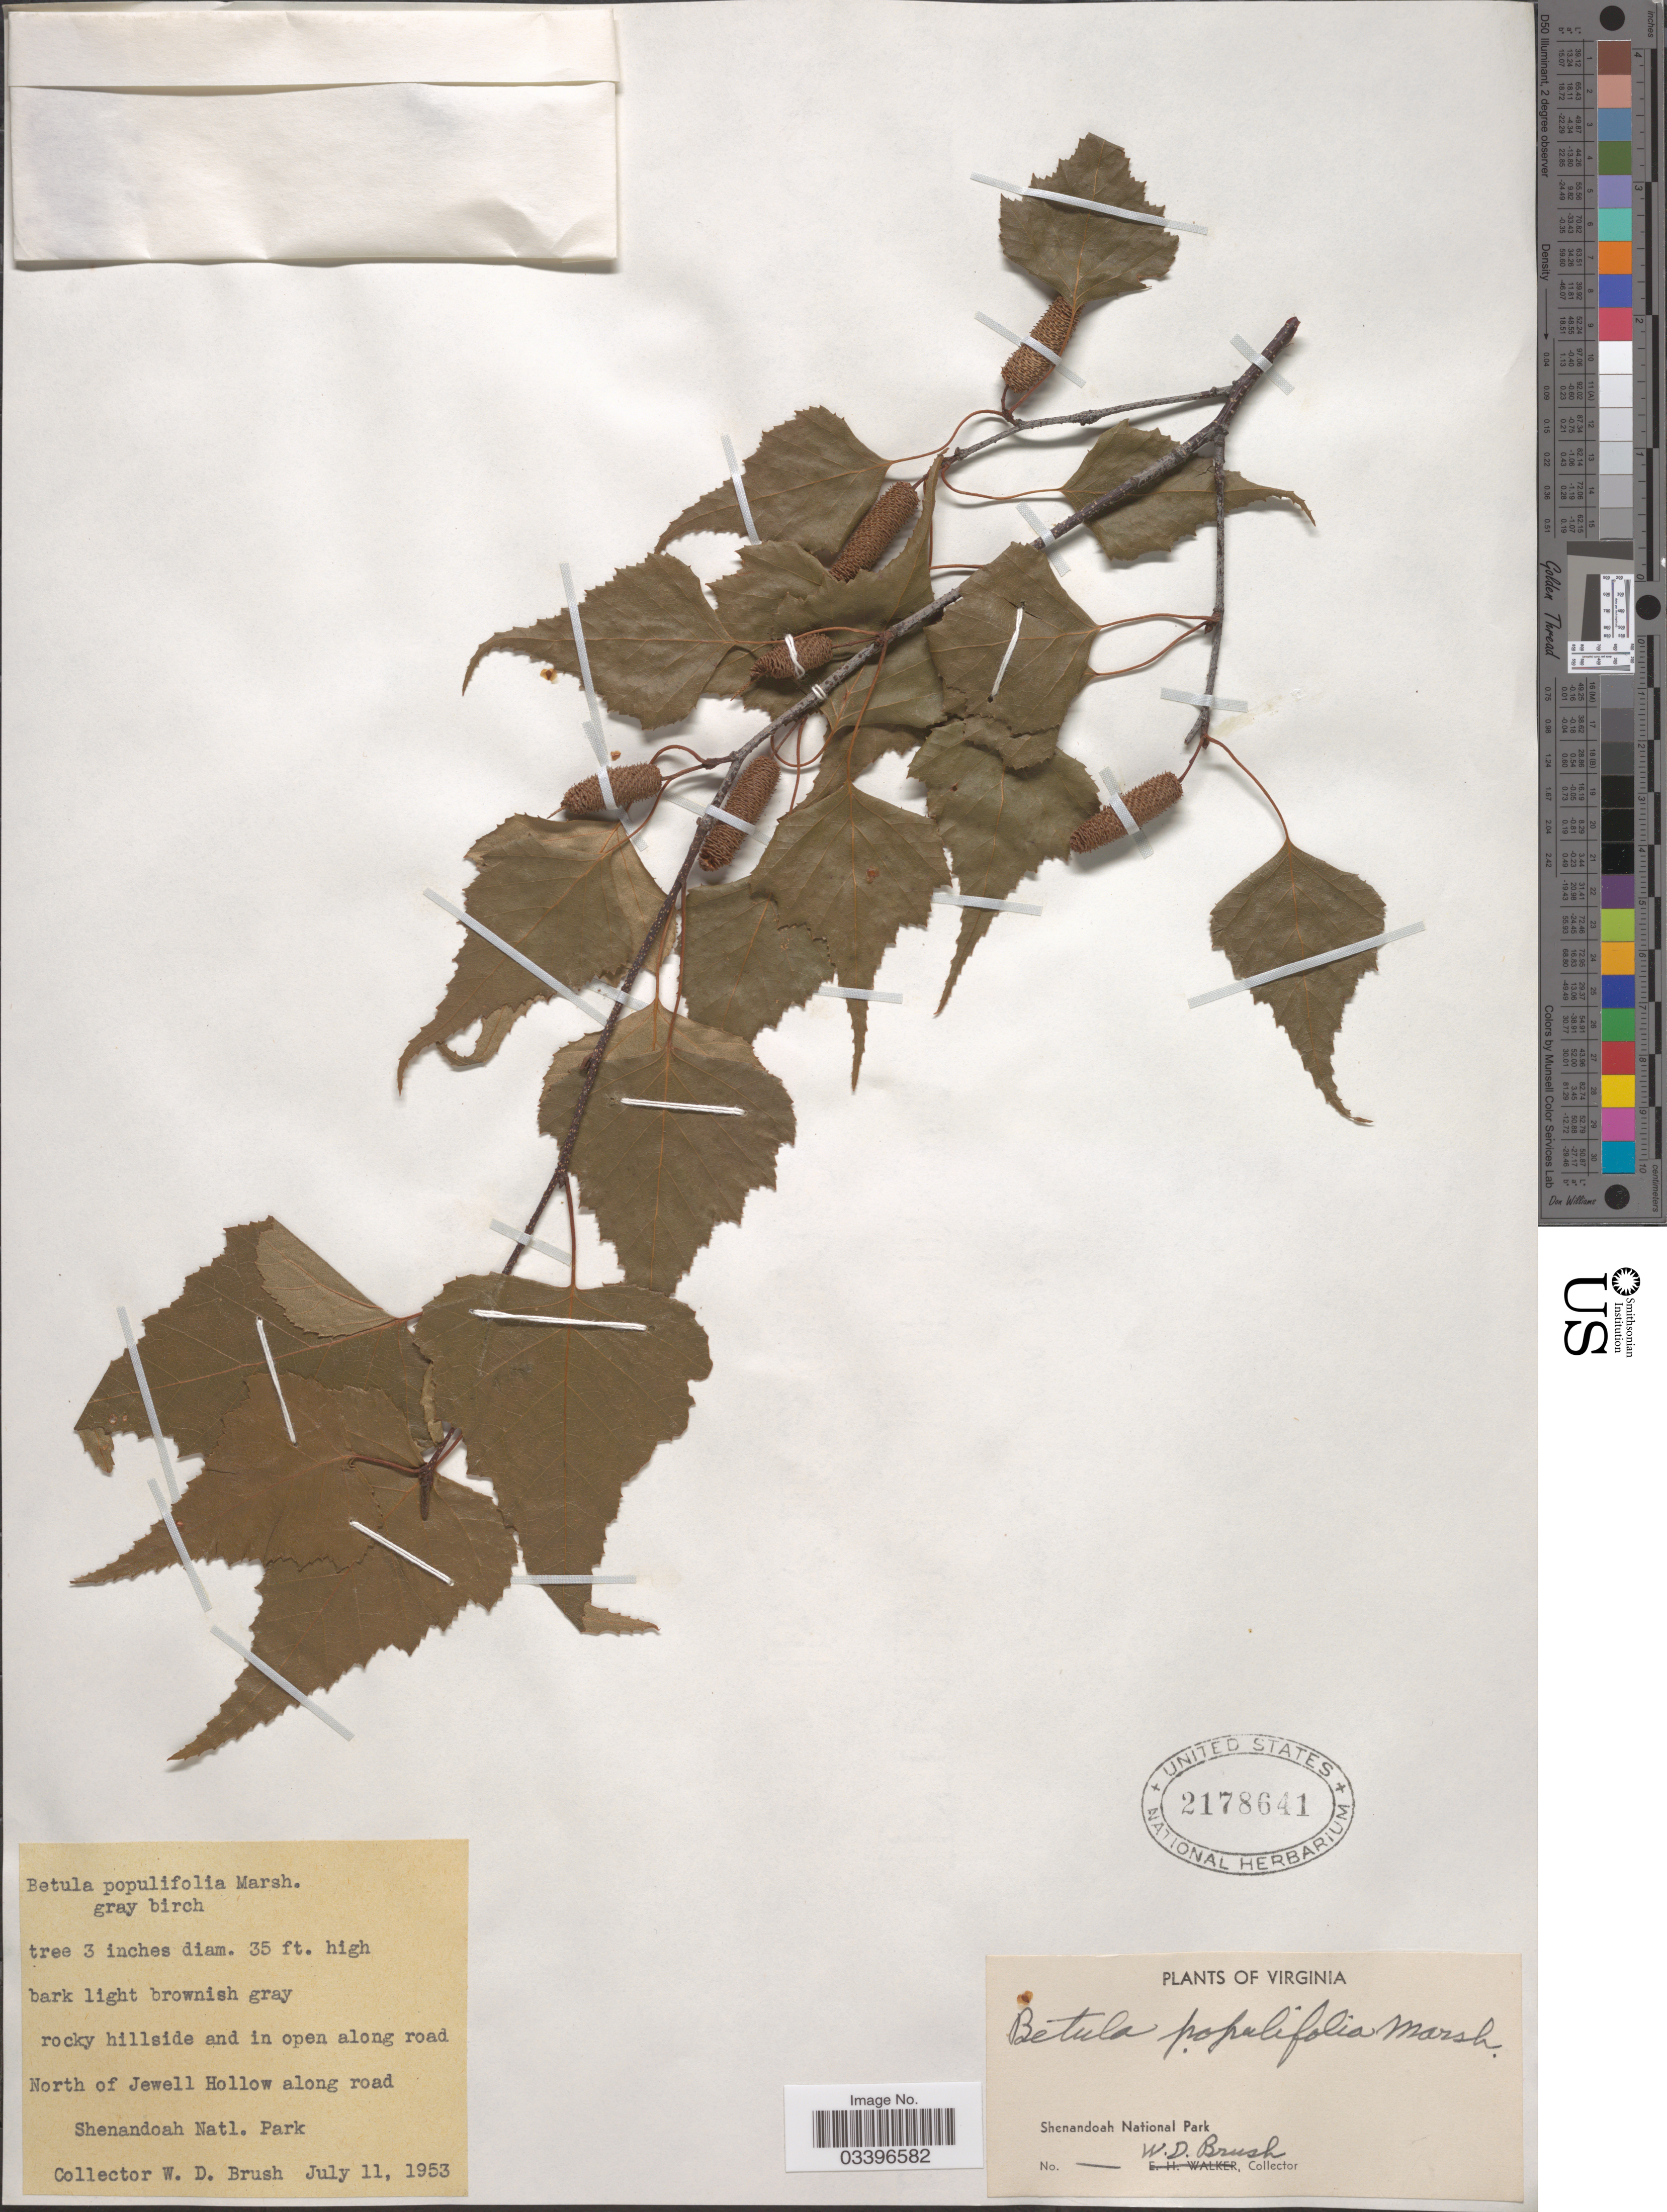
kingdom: Plantae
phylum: Tracheophyta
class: Magnoliopsida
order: Fagales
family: Betulaceae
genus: Betula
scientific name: Betula populifolia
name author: Marshall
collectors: W. Brush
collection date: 1953-07-11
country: United States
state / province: Virginia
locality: Rocky hillside and in open along road north of Jewell Hollow along road Shenandoah National Park.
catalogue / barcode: US 2178641